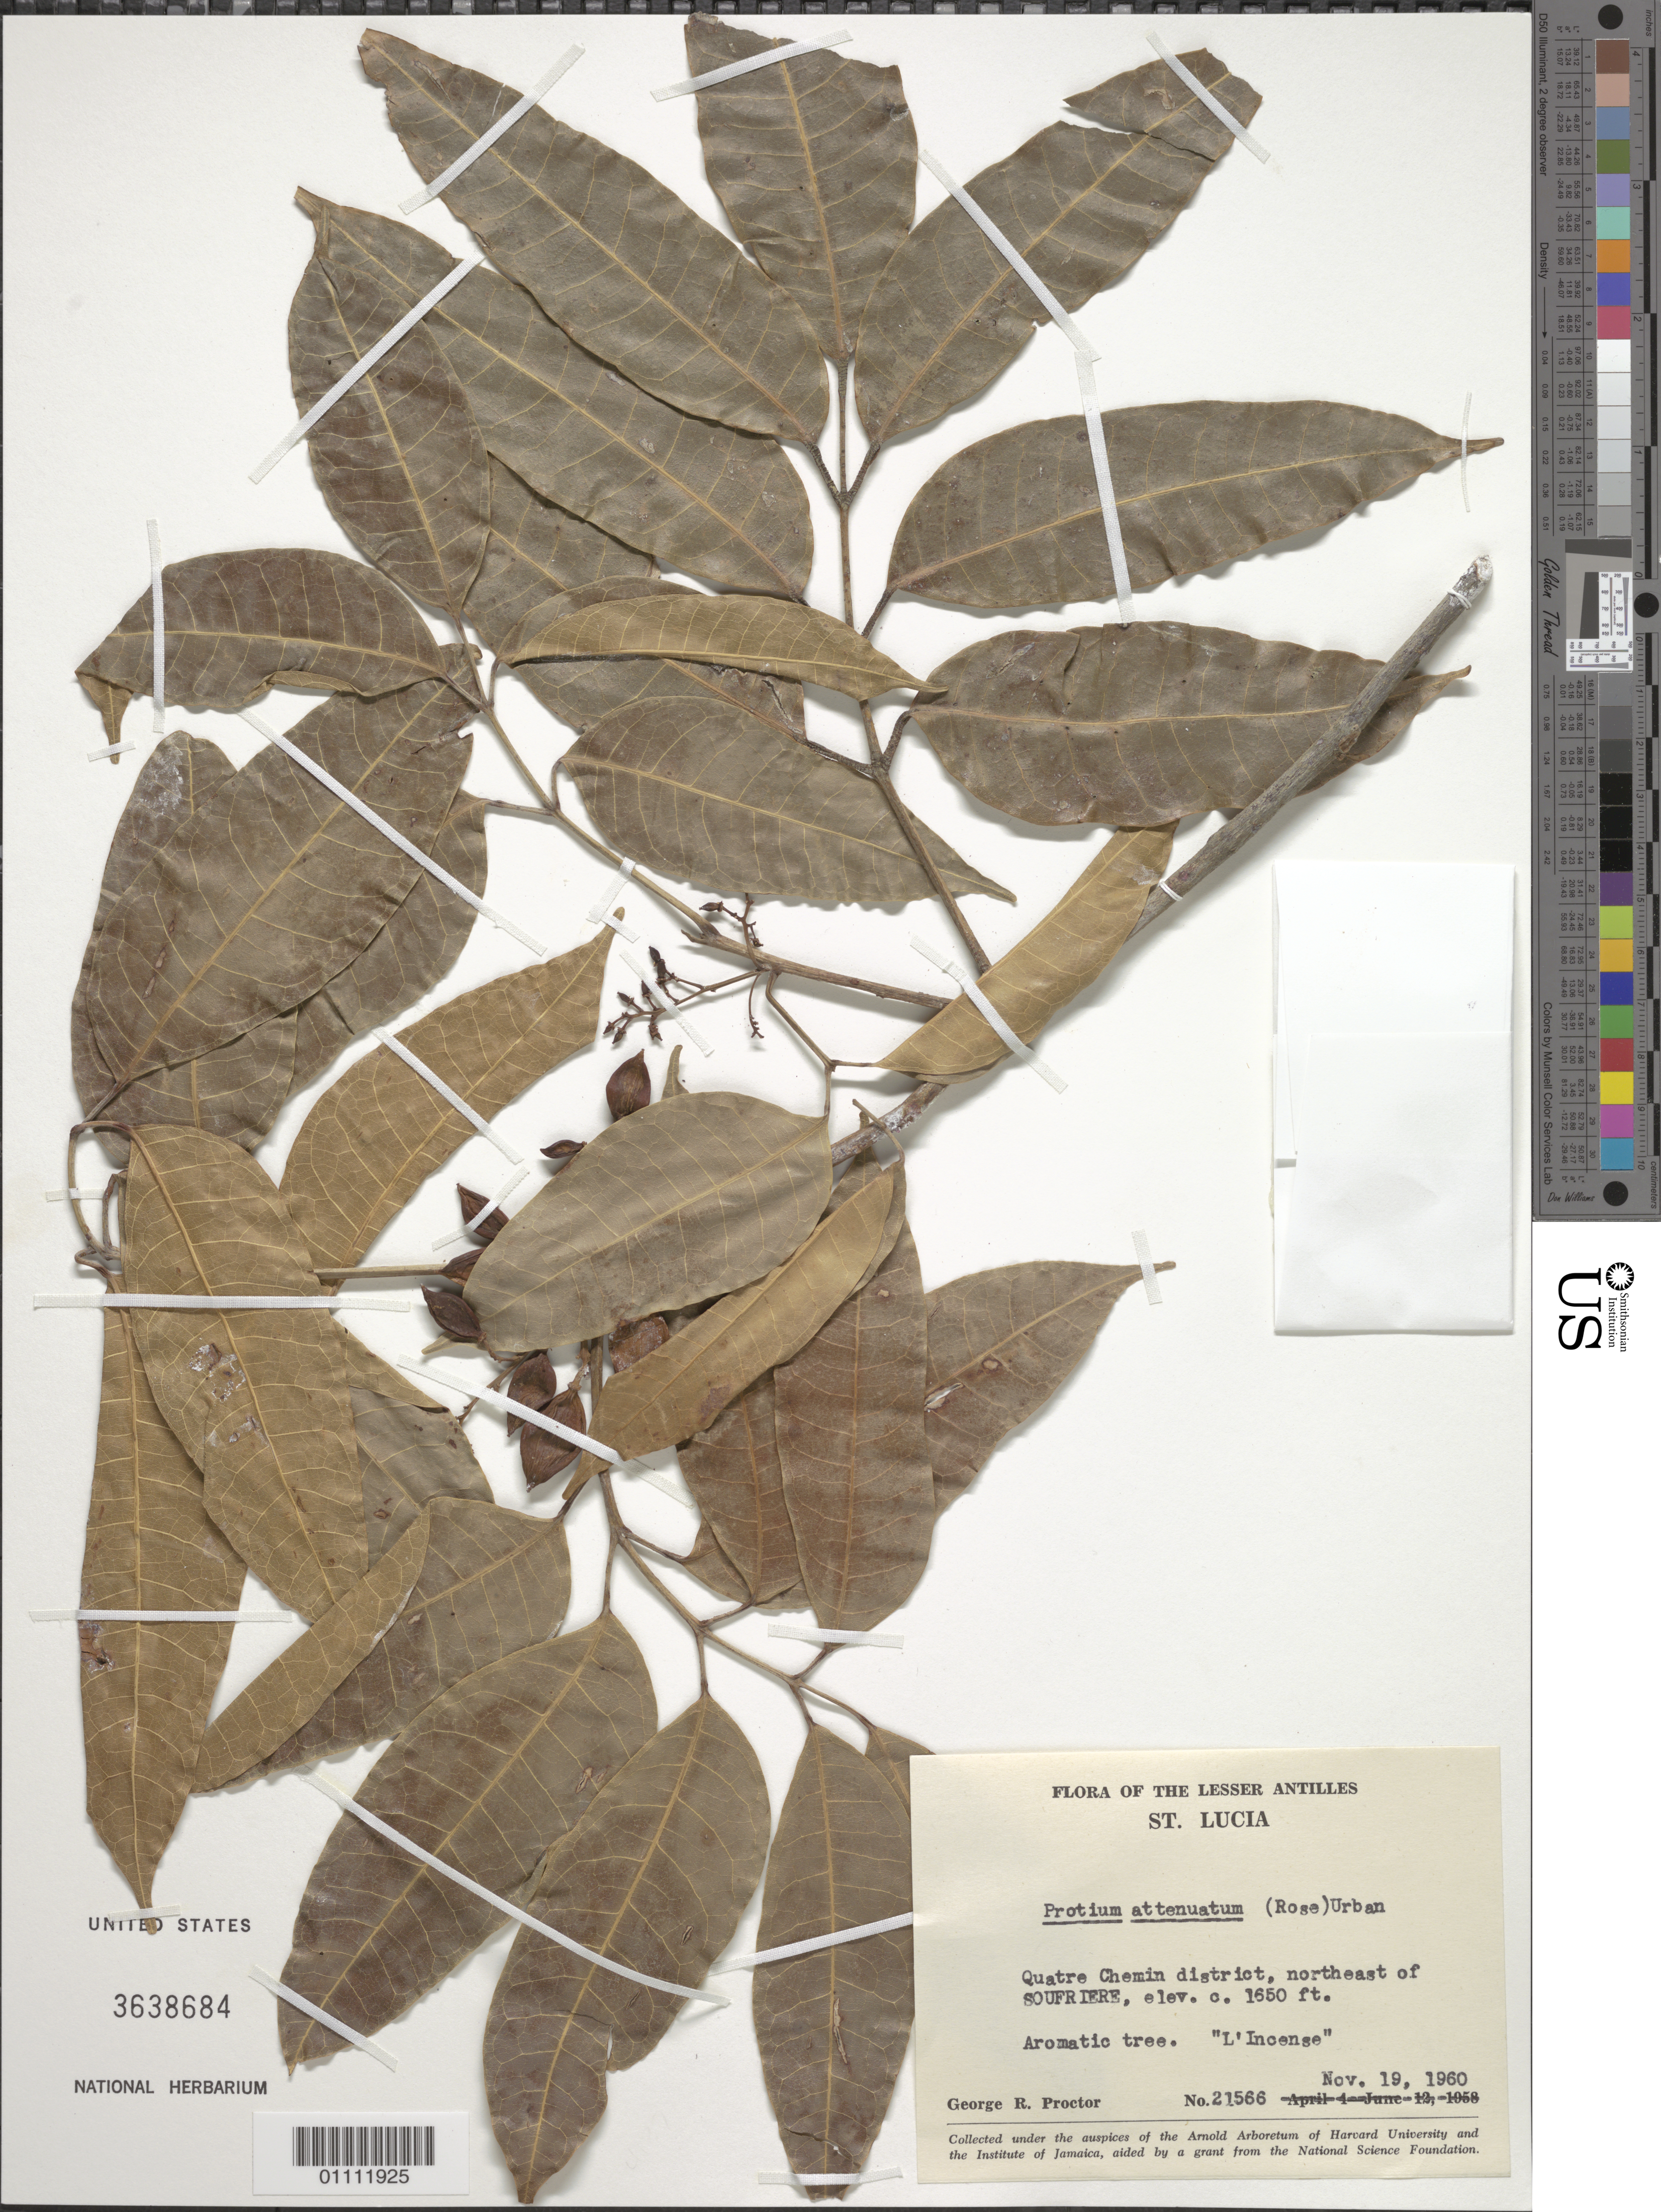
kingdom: Plantae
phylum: Tracheophyta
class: Magnoliopsida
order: Sapindales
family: Burseraceae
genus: Protium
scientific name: Protium attenuatum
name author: Urb.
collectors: G. R. Proctor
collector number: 21566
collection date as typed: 19 Nov 1960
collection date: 1960-11-19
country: St. Lucia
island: St. Lucia I.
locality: Quatre Chemin district, NE of Soufriere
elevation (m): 503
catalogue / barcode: US 3638684